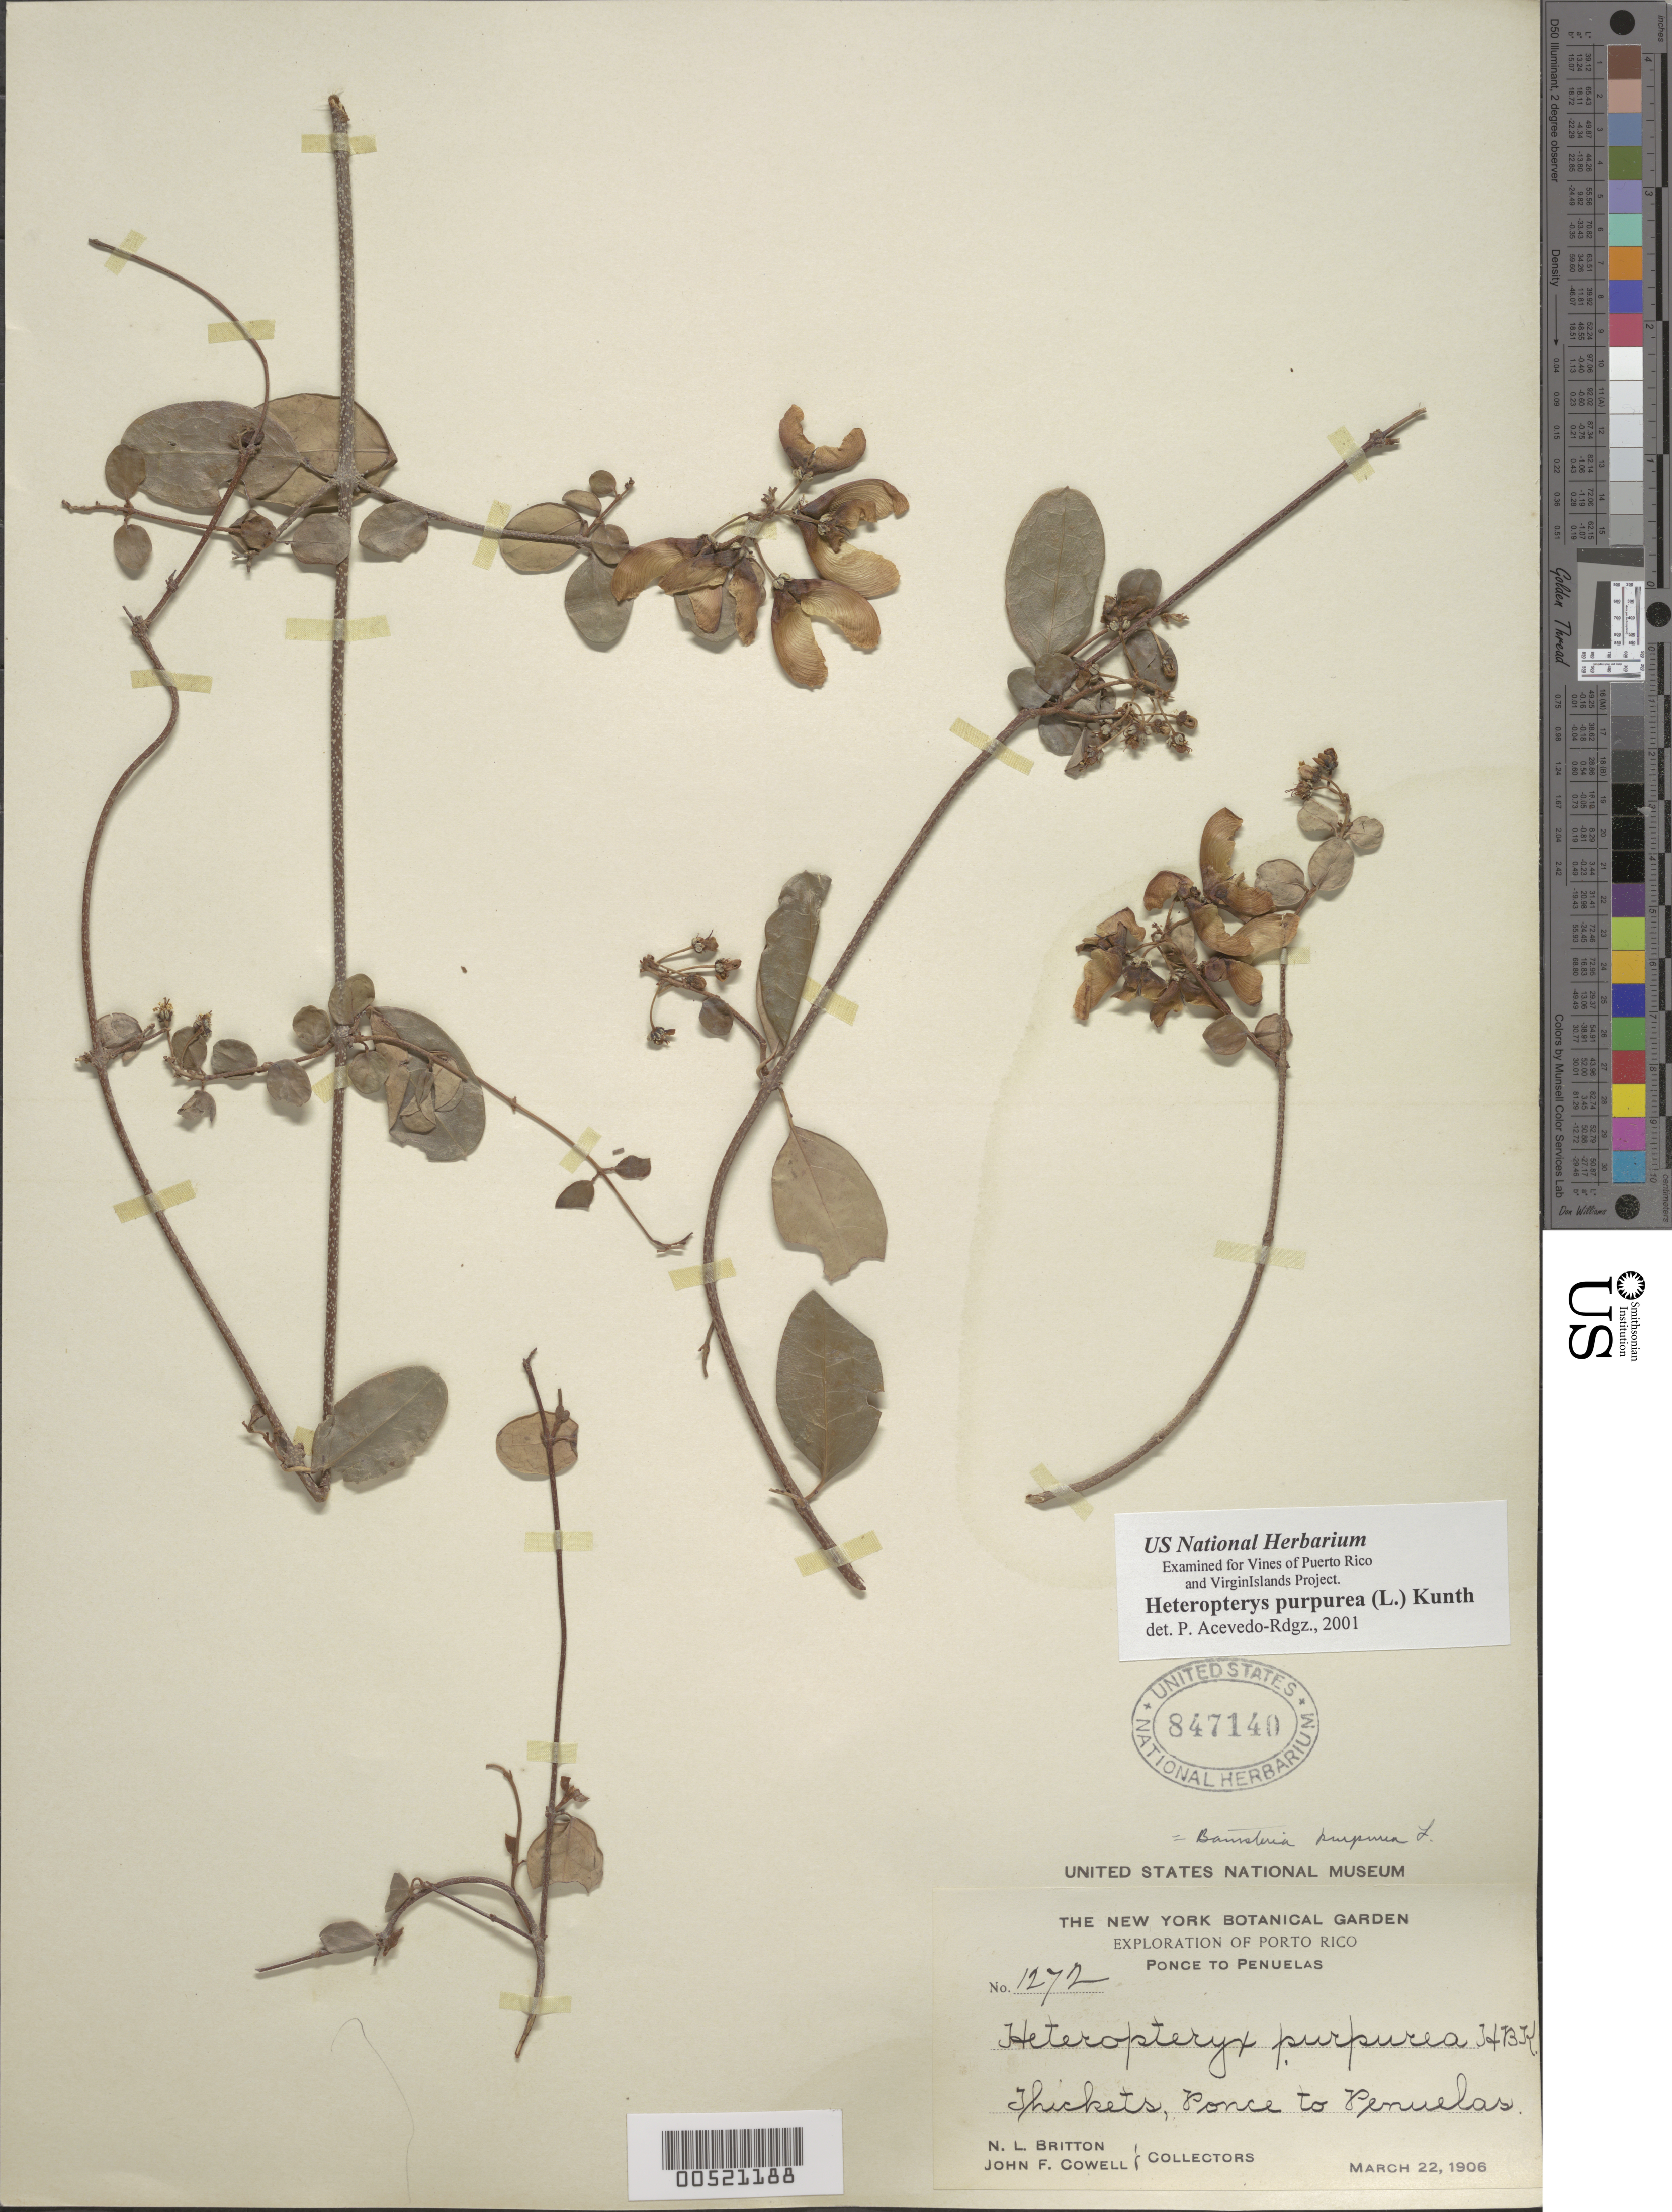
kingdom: Plantae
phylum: Tracheophyta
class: Magnoliopsida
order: Malpighiales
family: Malpighiaceae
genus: Heteropterys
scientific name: Heteropterys purpurea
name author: (L.) Kunth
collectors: N. Britton & J. F. Cowell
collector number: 1272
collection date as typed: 22 Mar 1906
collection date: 1906-03-22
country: Puerto Rico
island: Greater Antilles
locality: Ponce to Peñuelas. Thickets.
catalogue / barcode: US 847140